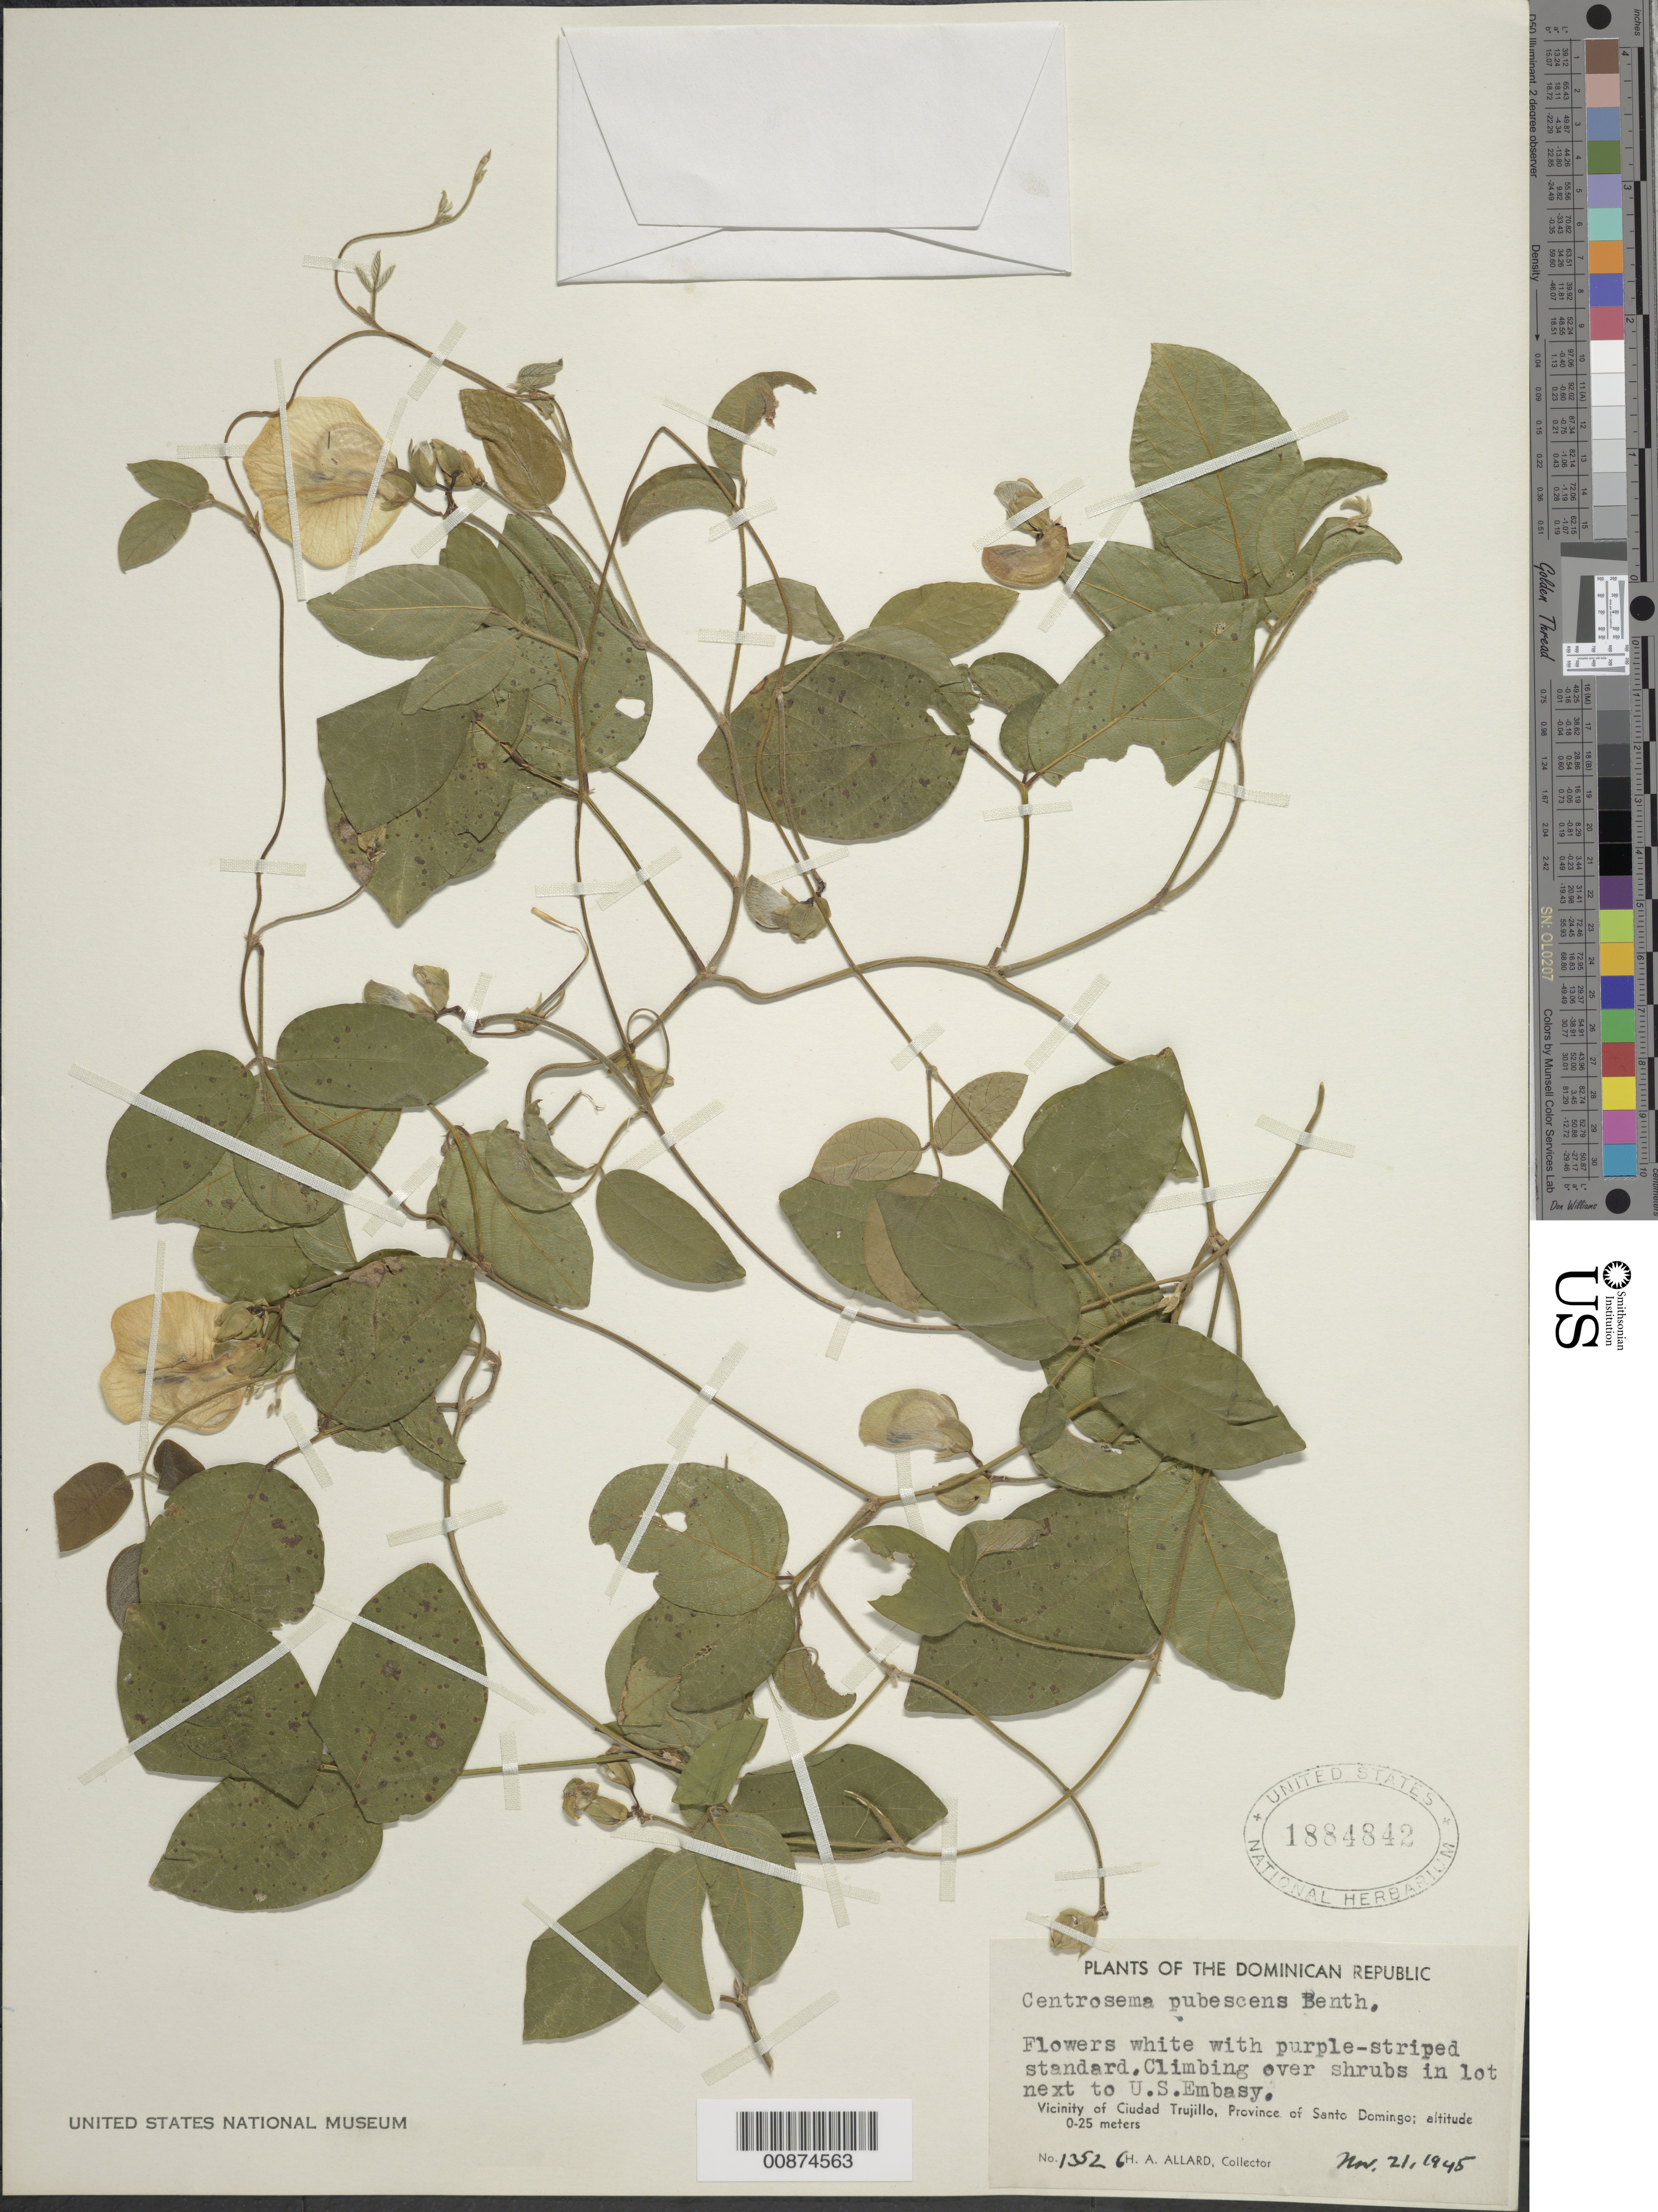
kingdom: Plantae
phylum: Tracheophyta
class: Magnoliopsida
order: Fabales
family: Fabaceae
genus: Centrosema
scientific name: Centrosema pubescens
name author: Benth.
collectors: H. A. Allard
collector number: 13526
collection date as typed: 21 Nov 1945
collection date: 1945-11-21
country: Dominican Republic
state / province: Distrito Nacional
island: Hispaniola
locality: Vicinity of Ciudad Trujillo, Province of Santo Domingo (obsolete). In lot next to the U.S. Embassy.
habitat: Climbing over shrubs.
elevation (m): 0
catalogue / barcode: US 1884842